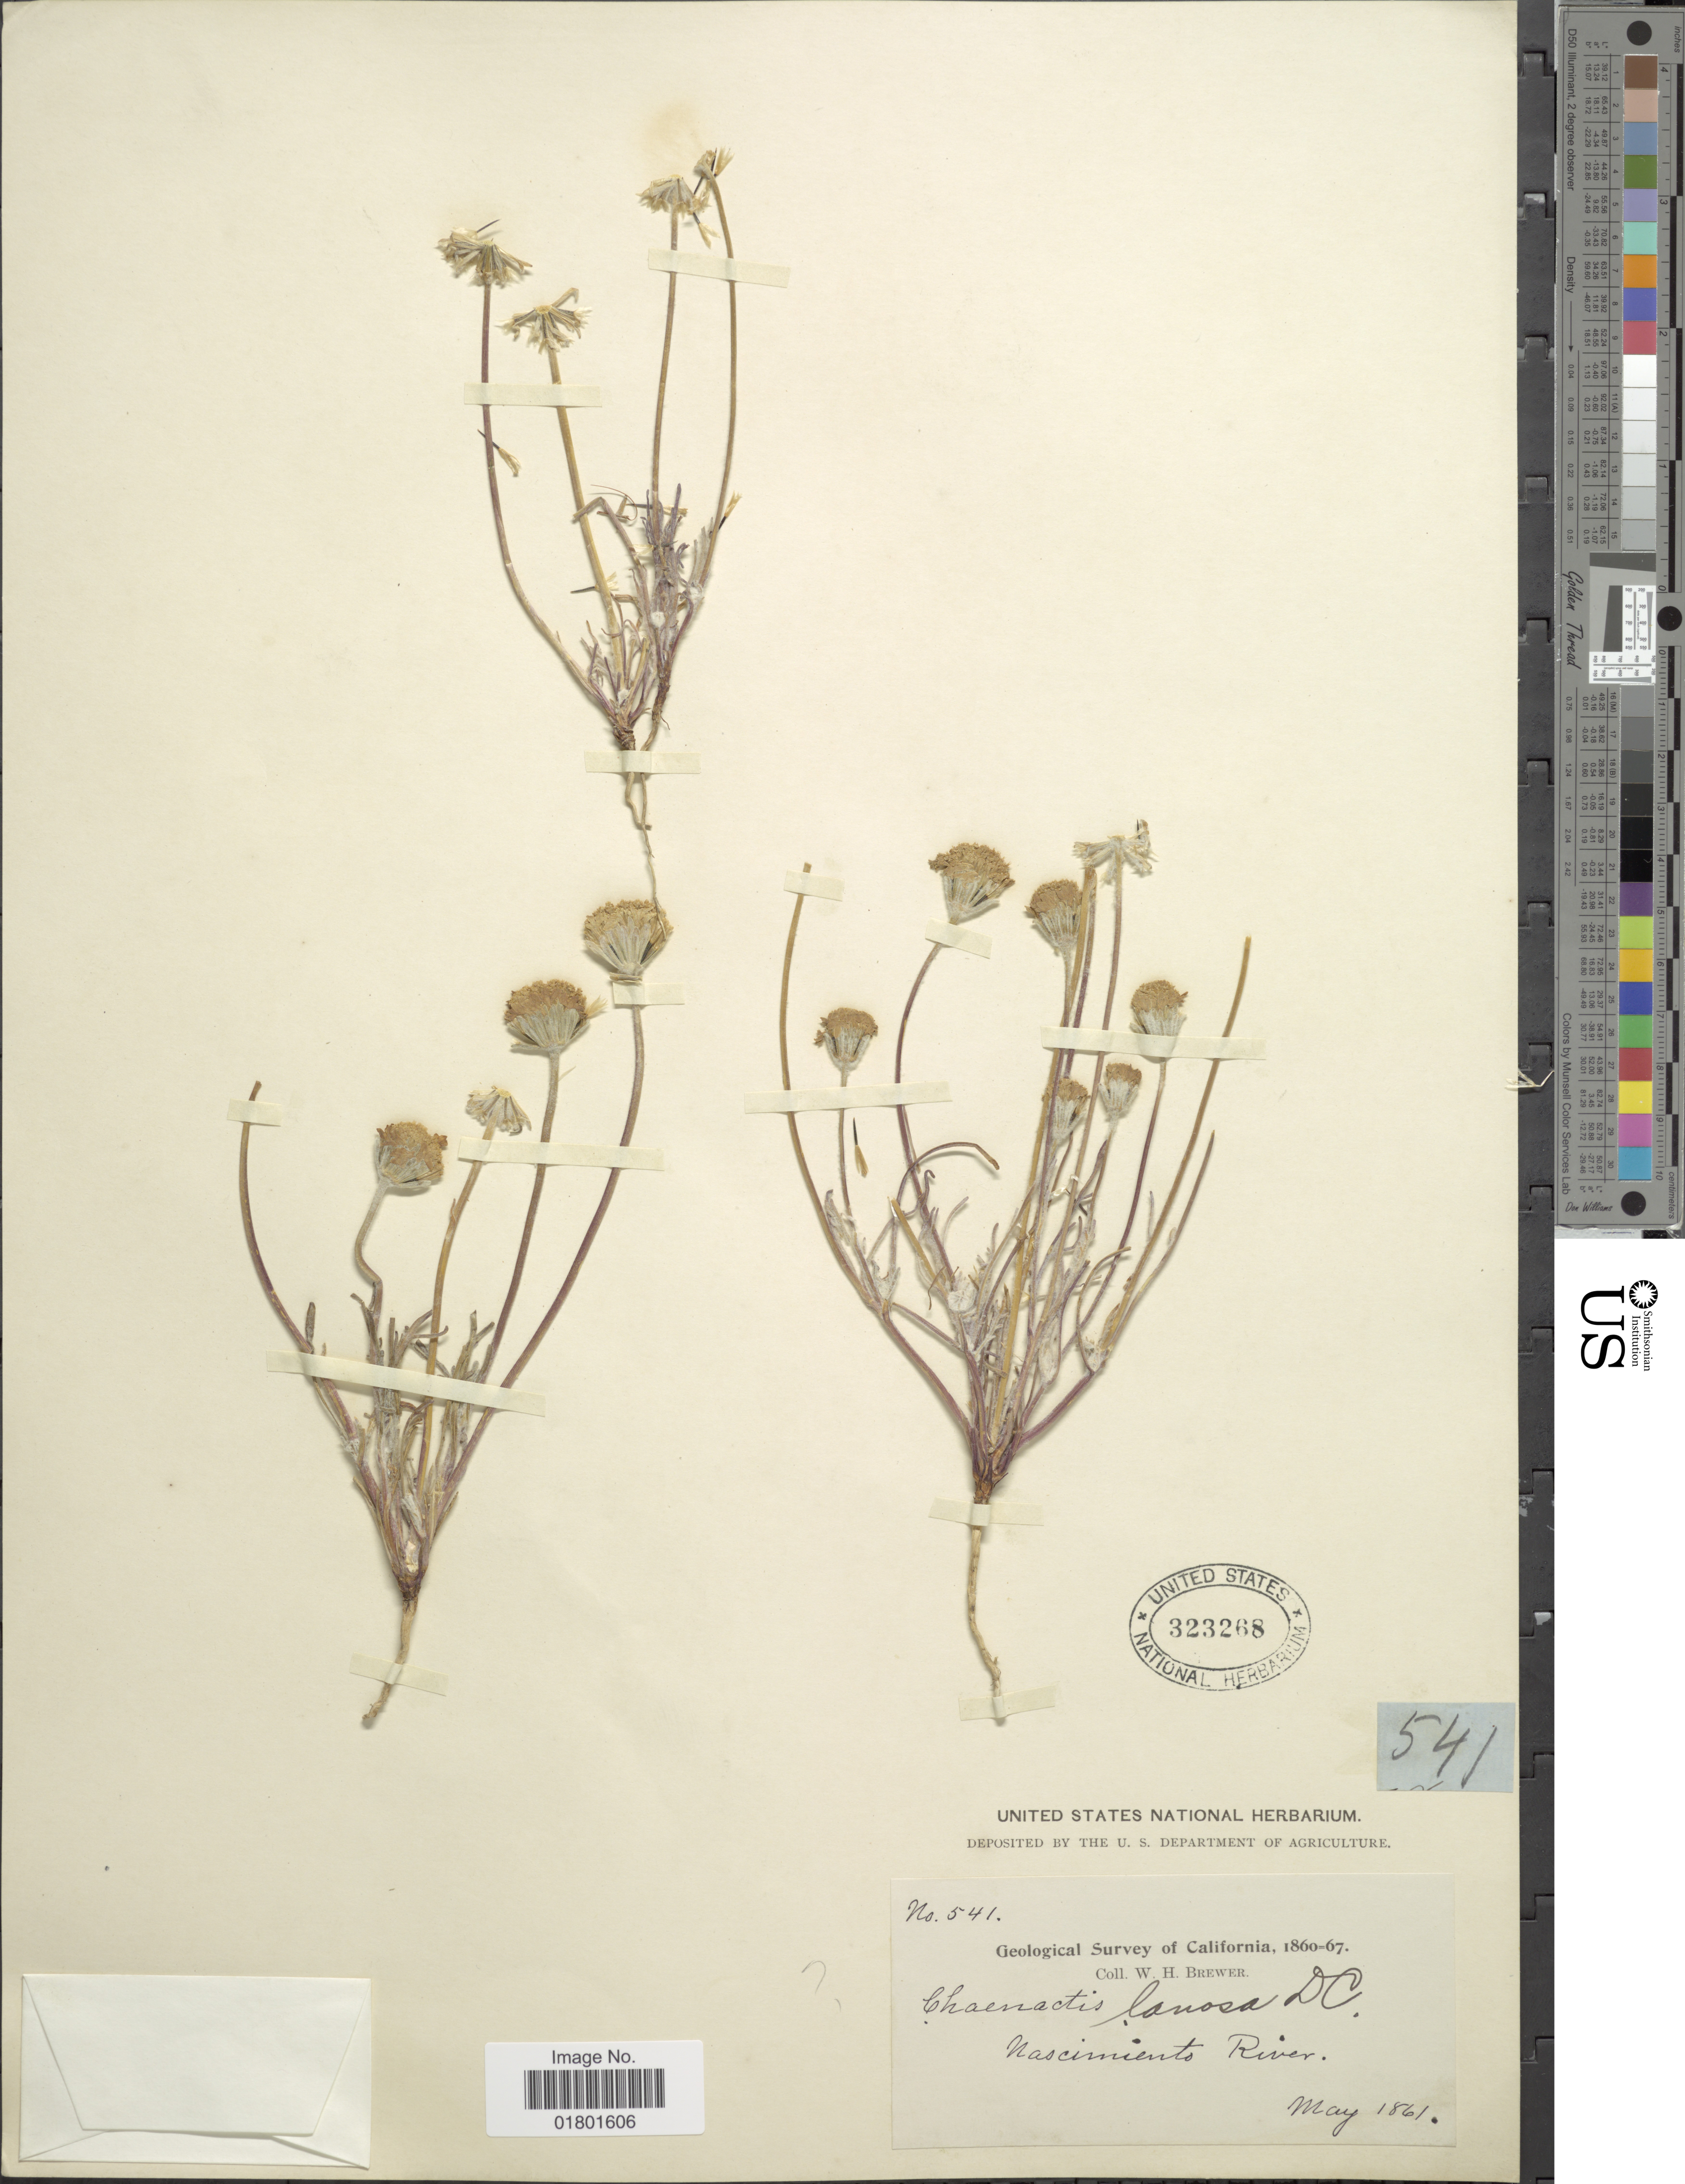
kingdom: Plantae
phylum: Tracheophyta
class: Magnoliopsida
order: Asterales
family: Asteraceae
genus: Chaenactis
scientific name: Chaenactis sp.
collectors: W. H. Brewer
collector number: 541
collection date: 1861-05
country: United States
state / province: California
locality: Nascimiento River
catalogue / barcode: US 323268